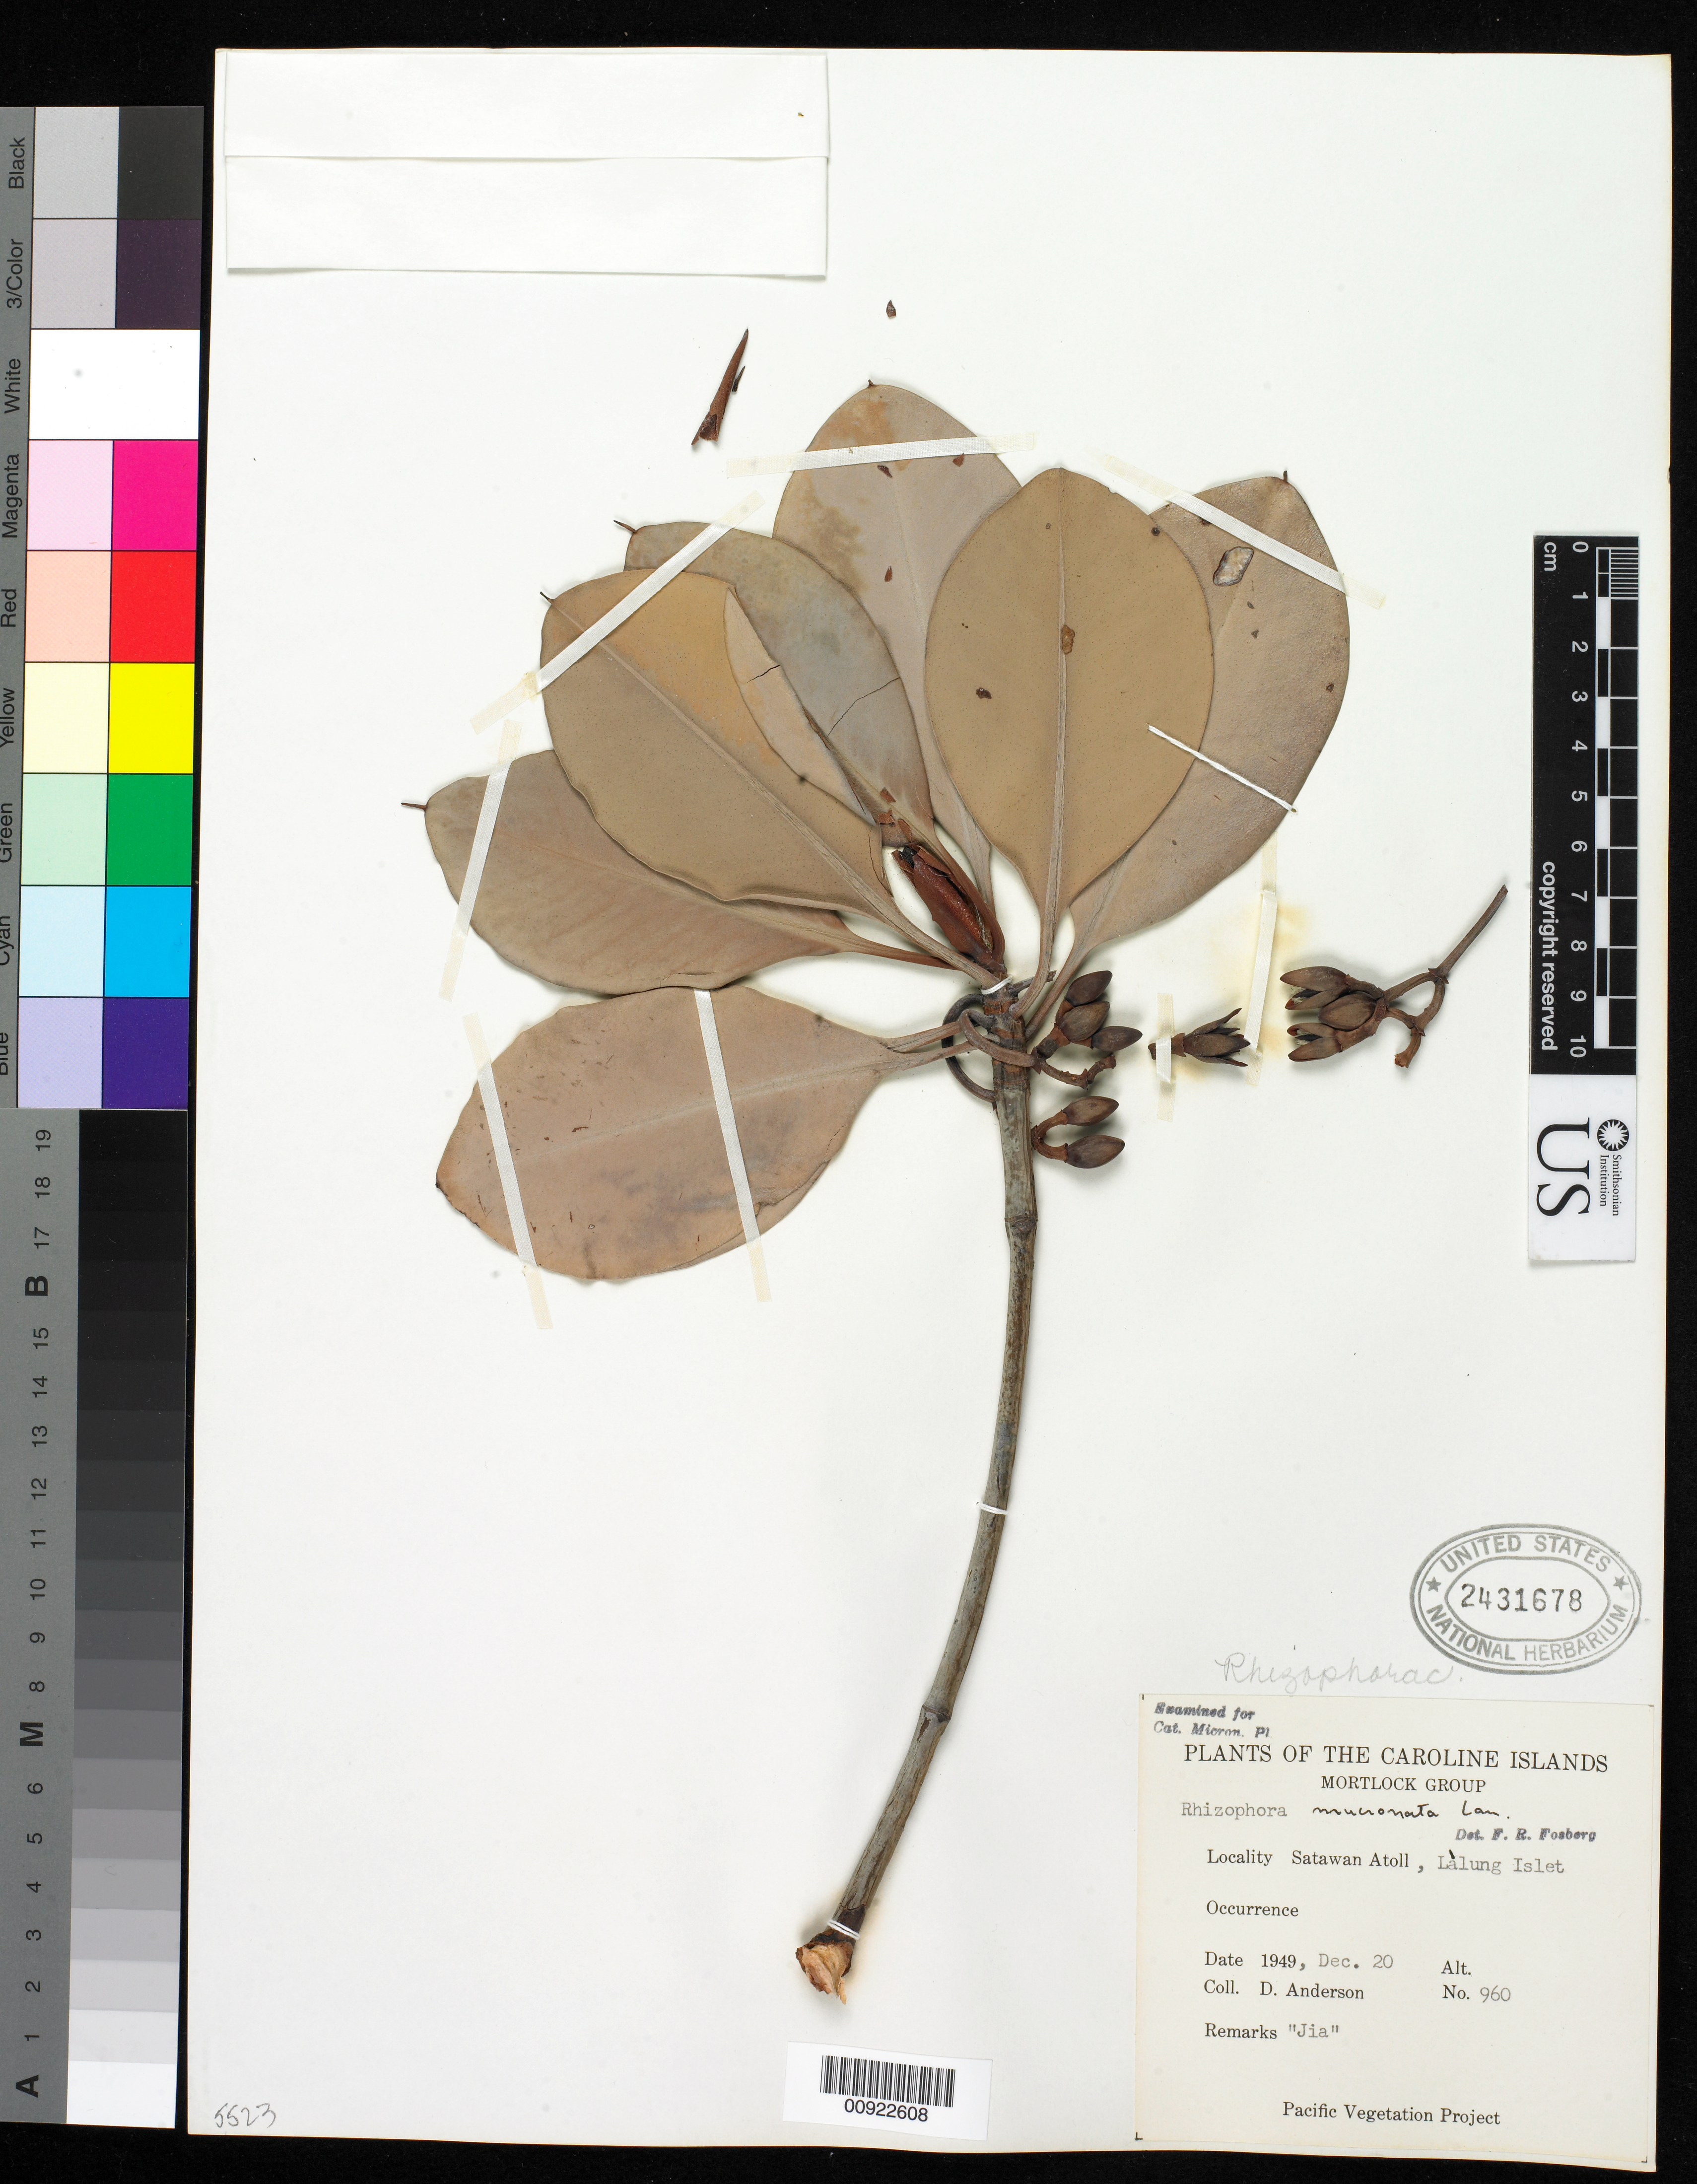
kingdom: Plantae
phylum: Tracheophyta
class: Magnoliopsida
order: Malpighiales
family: Rhizophoraceae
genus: Rhizophora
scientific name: Rhizophora mucronata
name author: Lam.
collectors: D. Anderson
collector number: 960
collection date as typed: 20 Dec 1949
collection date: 1949-12-20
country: Micronesia, Federated States of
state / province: Truk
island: Satawan Atoll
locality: Lalung Islet.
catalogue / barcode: US 2431678